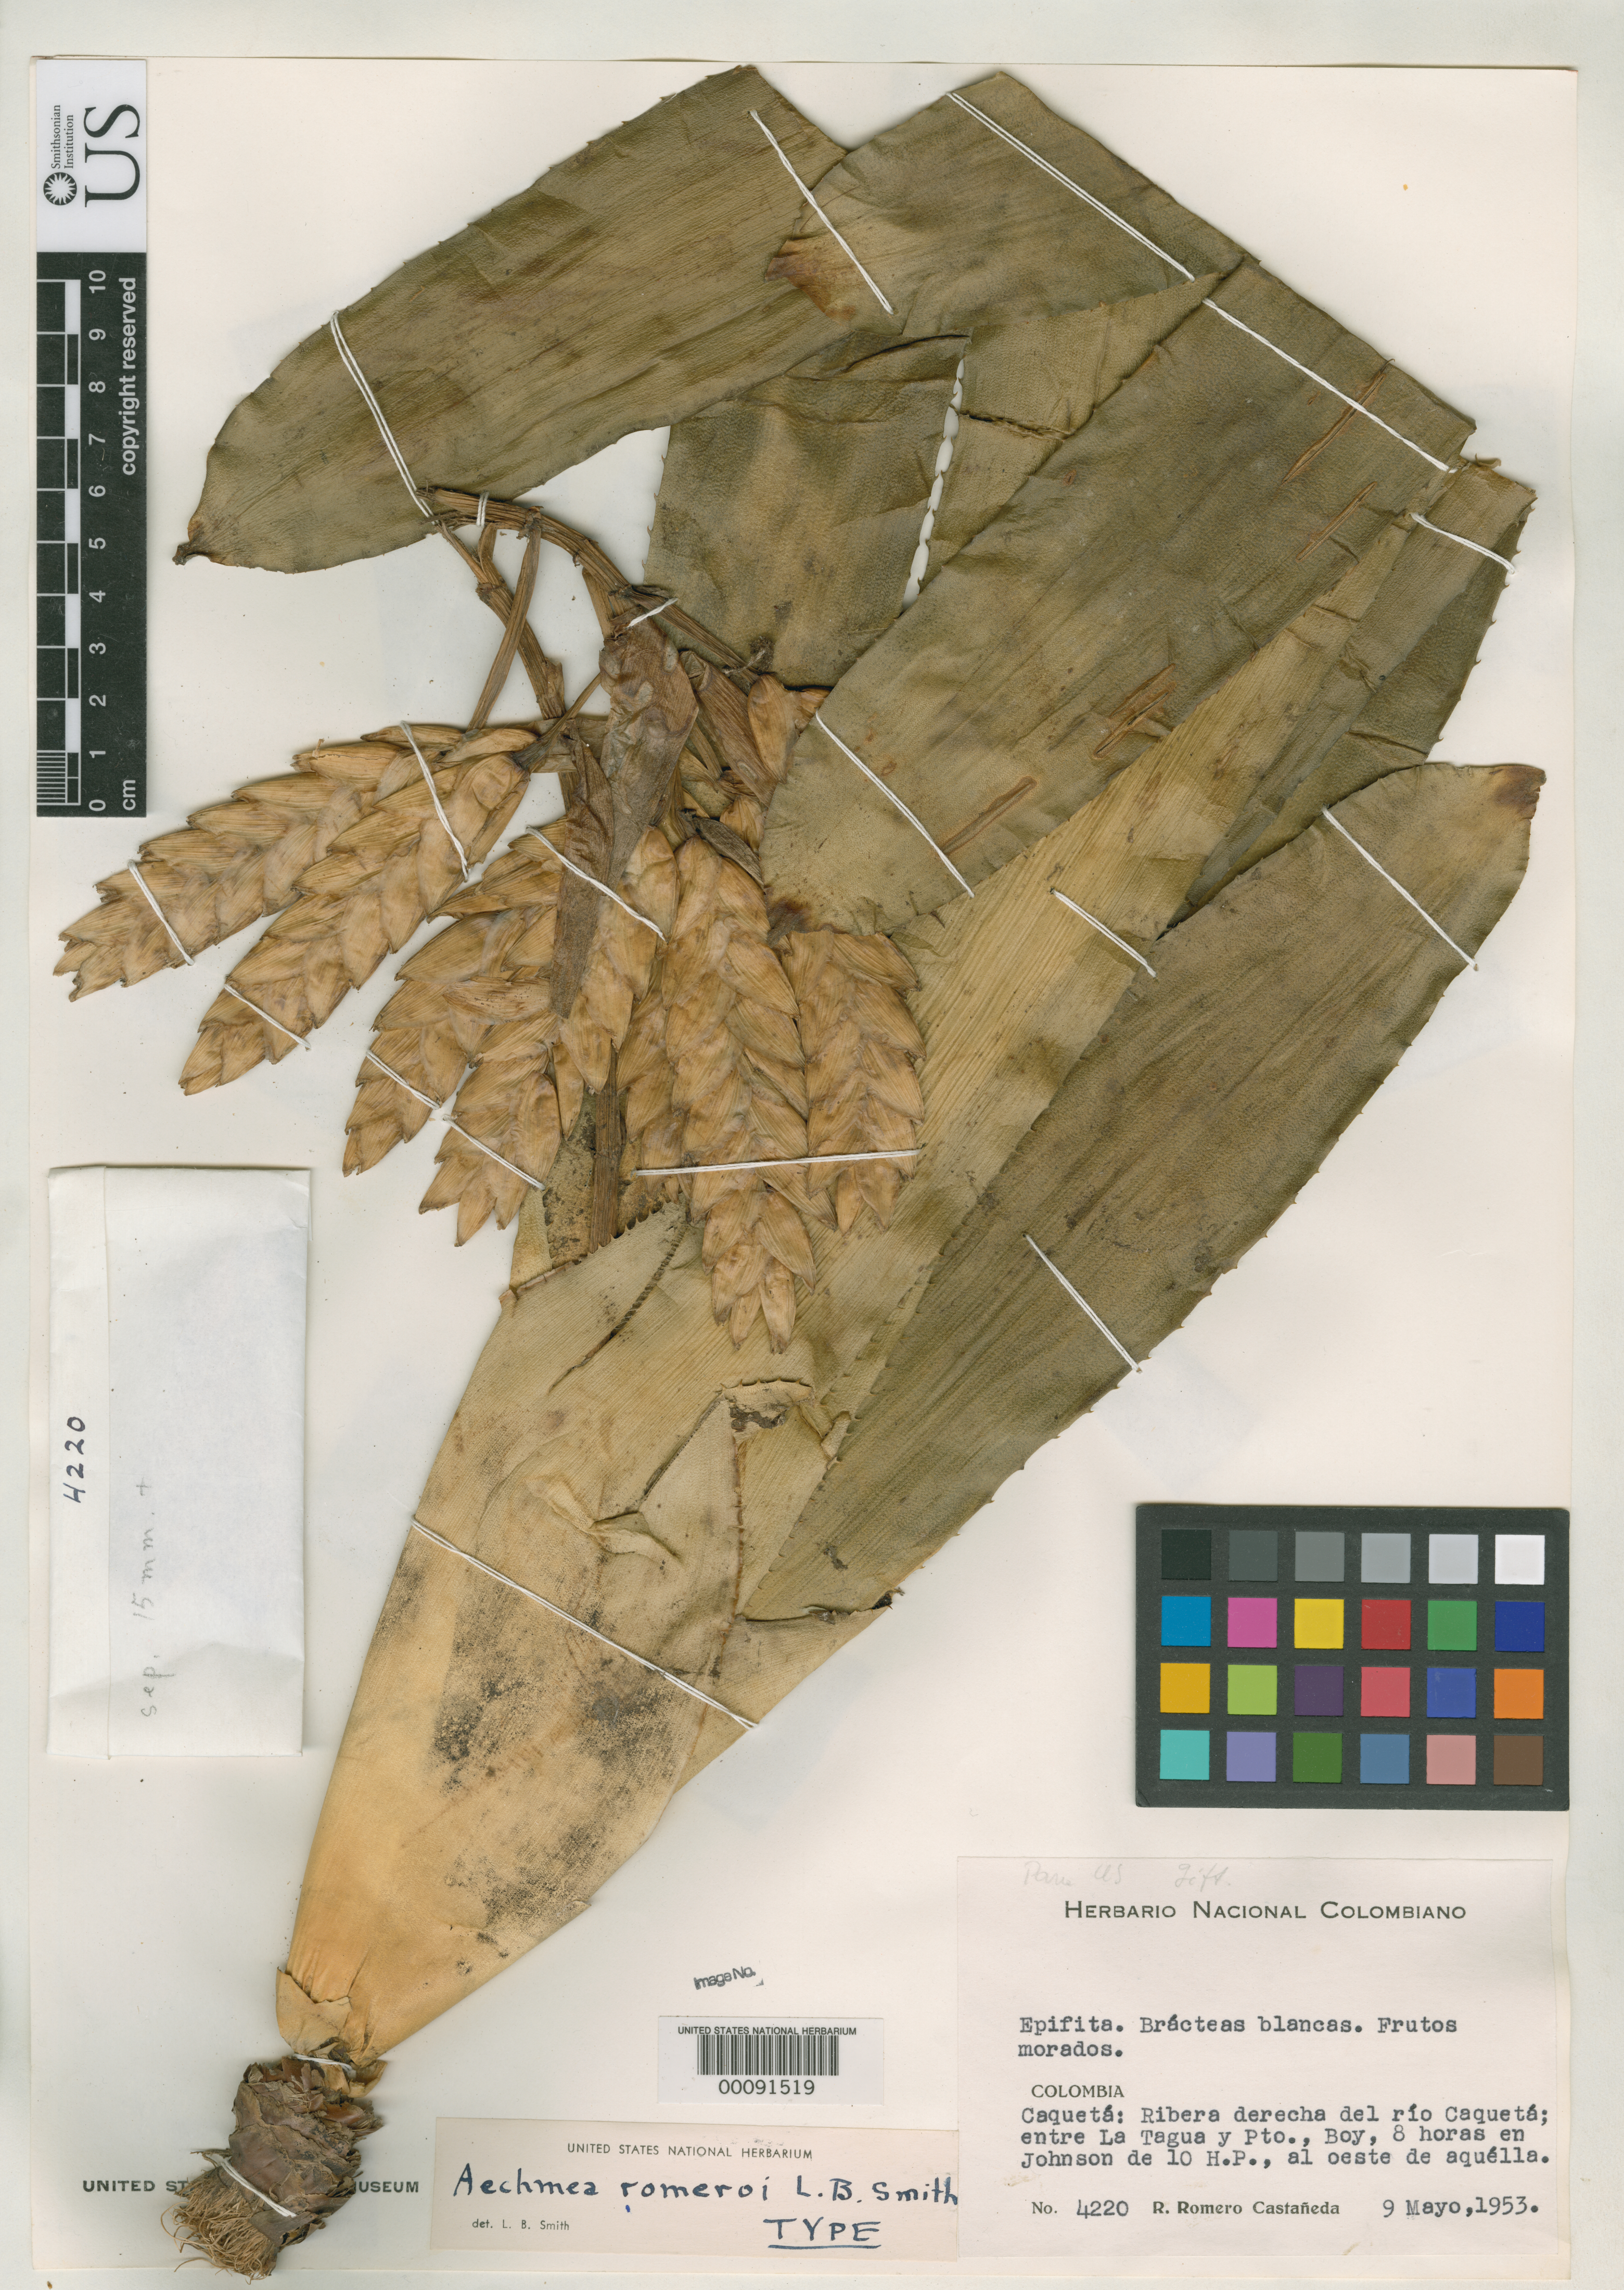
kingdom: Plantae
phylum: Tracheophyta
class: Liliopsida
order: Poales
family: Bromeliaceae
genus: Aechmea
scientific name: Aechmea romeroi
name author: L.B. Sm.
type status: Holotype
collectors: R. Romero Castañeda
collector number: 4220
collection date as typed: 09 May 1953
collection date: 1953-05-09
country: Colombia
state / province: Caquetá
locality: Rio Caqueta, between La Tagua and Pto. Boy.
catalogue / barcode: US 2173539